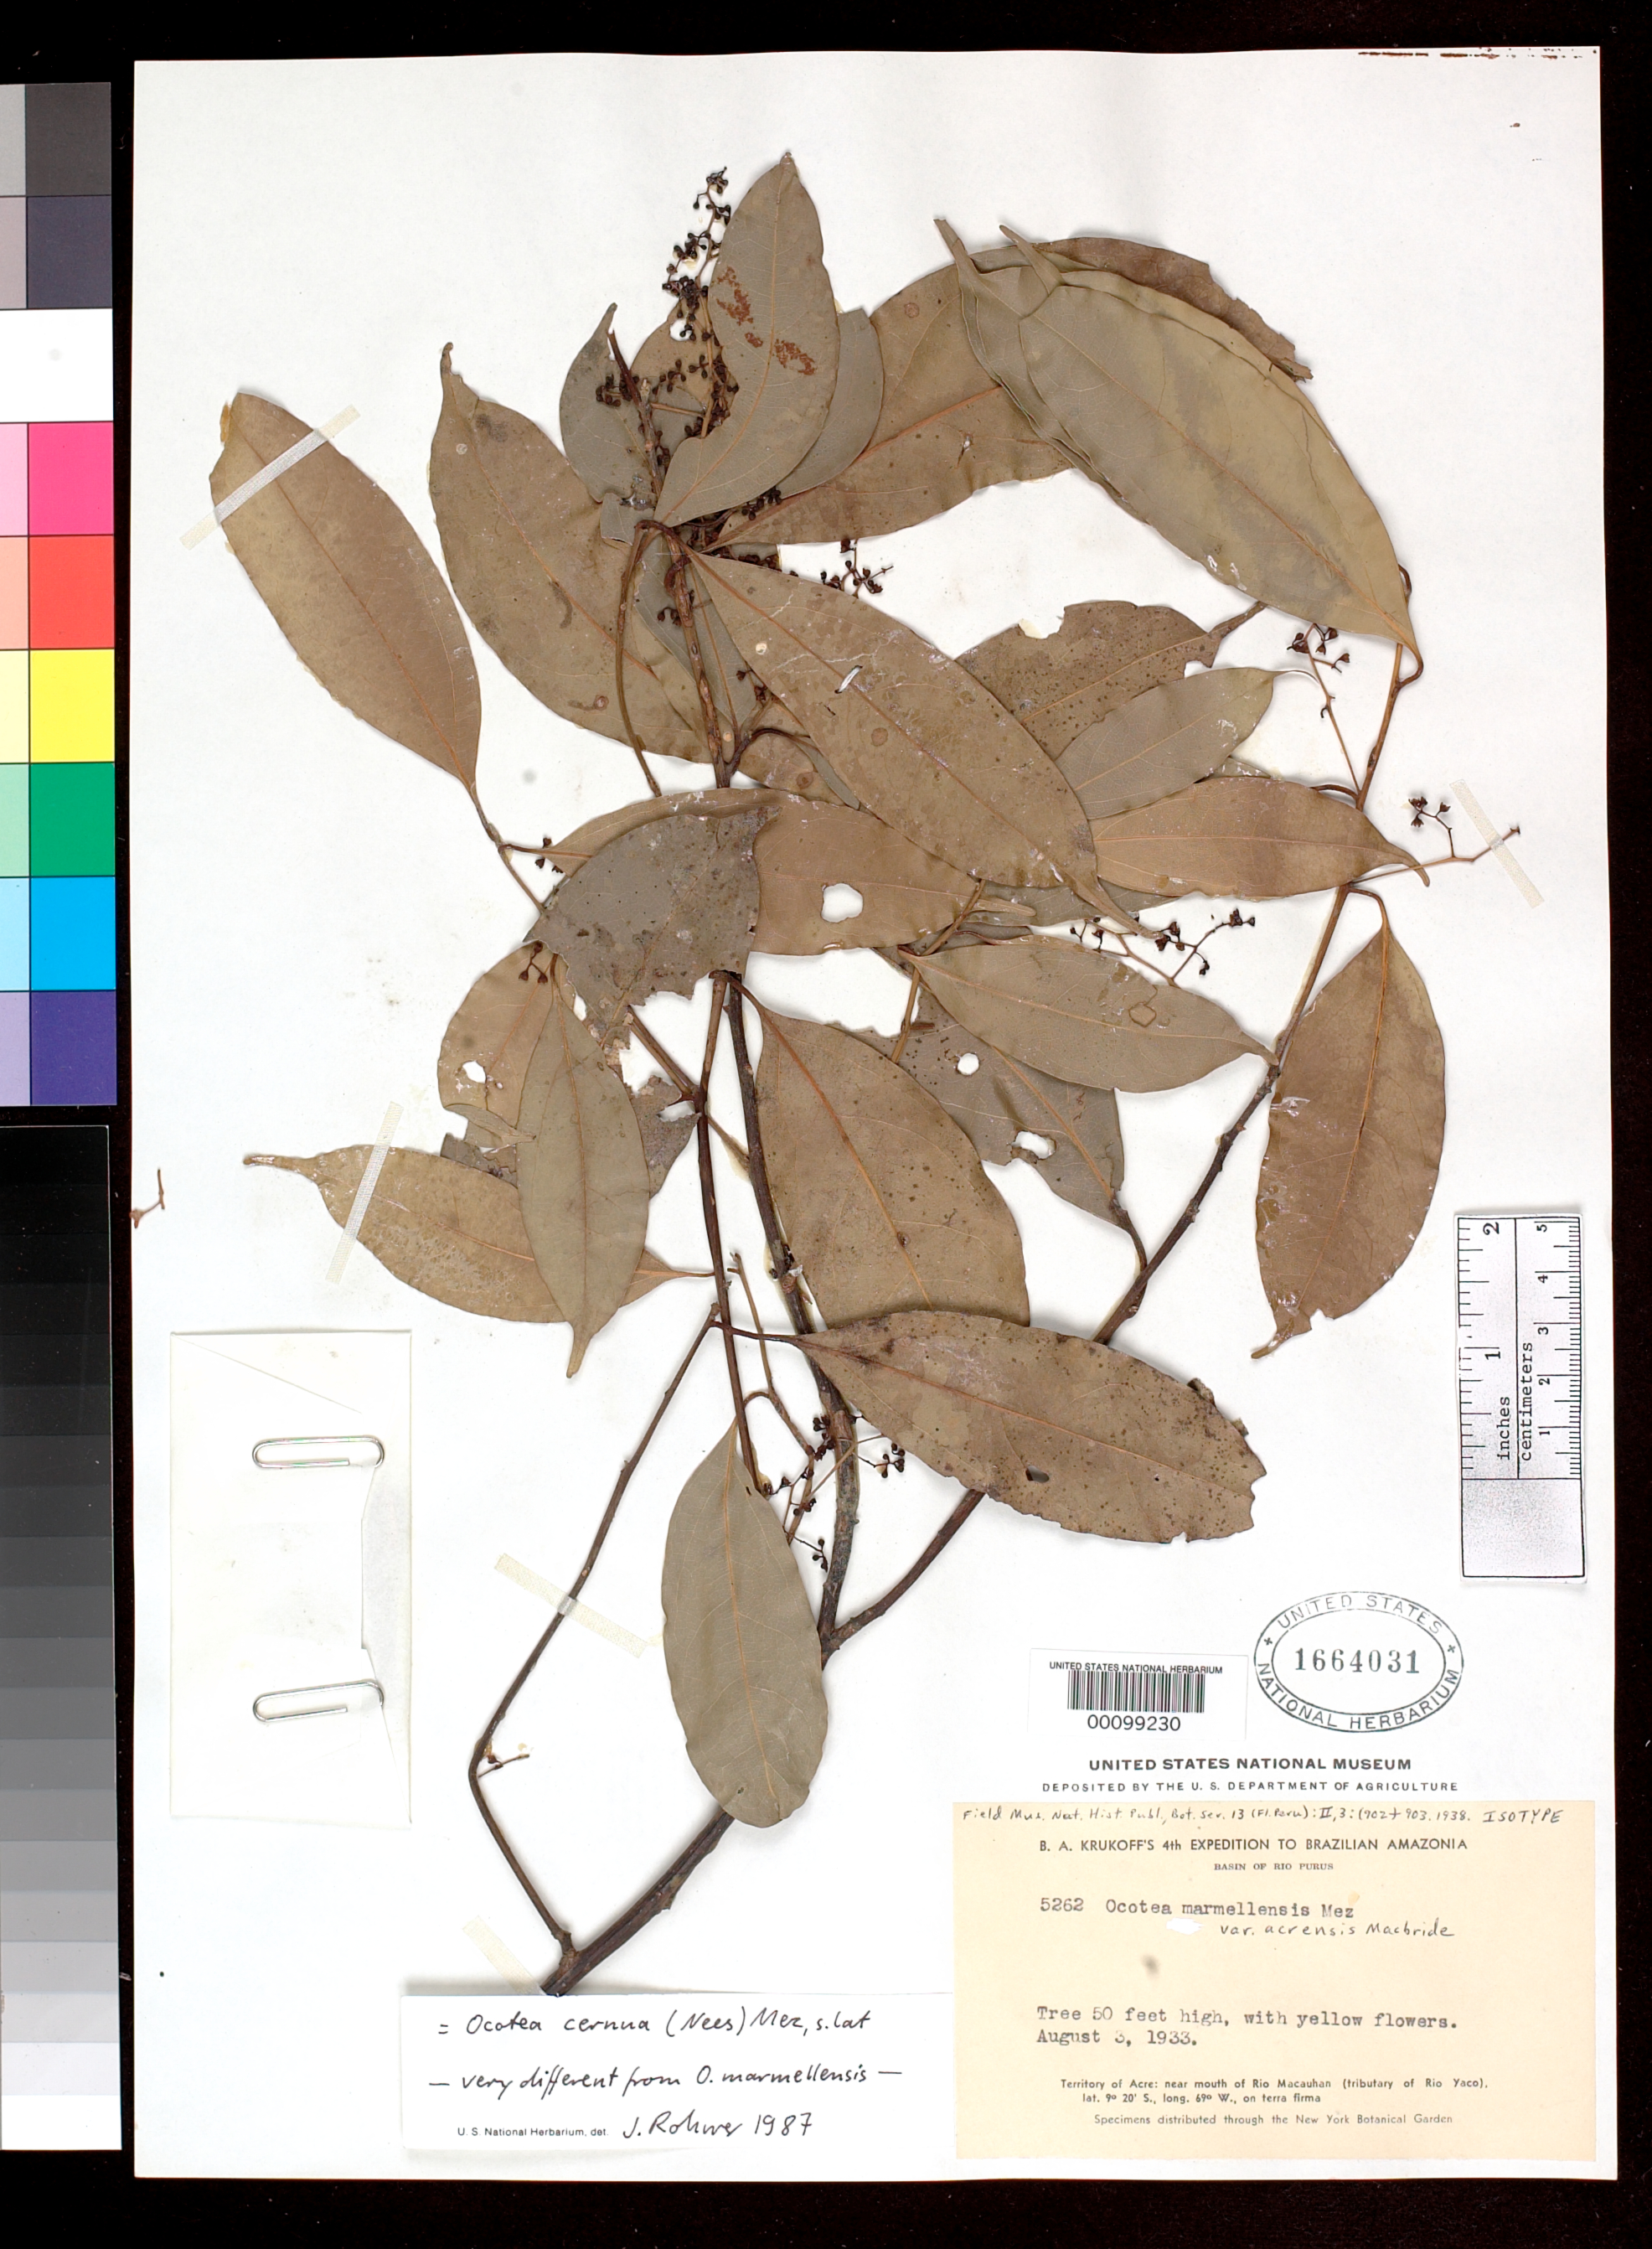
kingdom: Plantae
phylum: Tracheophyta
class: Magnoliopsida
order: Laurales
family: Lauraceae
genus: Ocotea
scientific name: Ocotea marmellensis var. acrensis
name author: J.F. Macbr.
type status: Isotype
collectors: B. A. Krukoff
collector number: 5262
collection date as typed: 03 Aug 1933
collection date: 1933-08-03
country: Brazil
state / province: Acre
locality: Mouth of Rio Macauhan (tributary of Rio Yaco).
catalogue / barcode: US 1664031